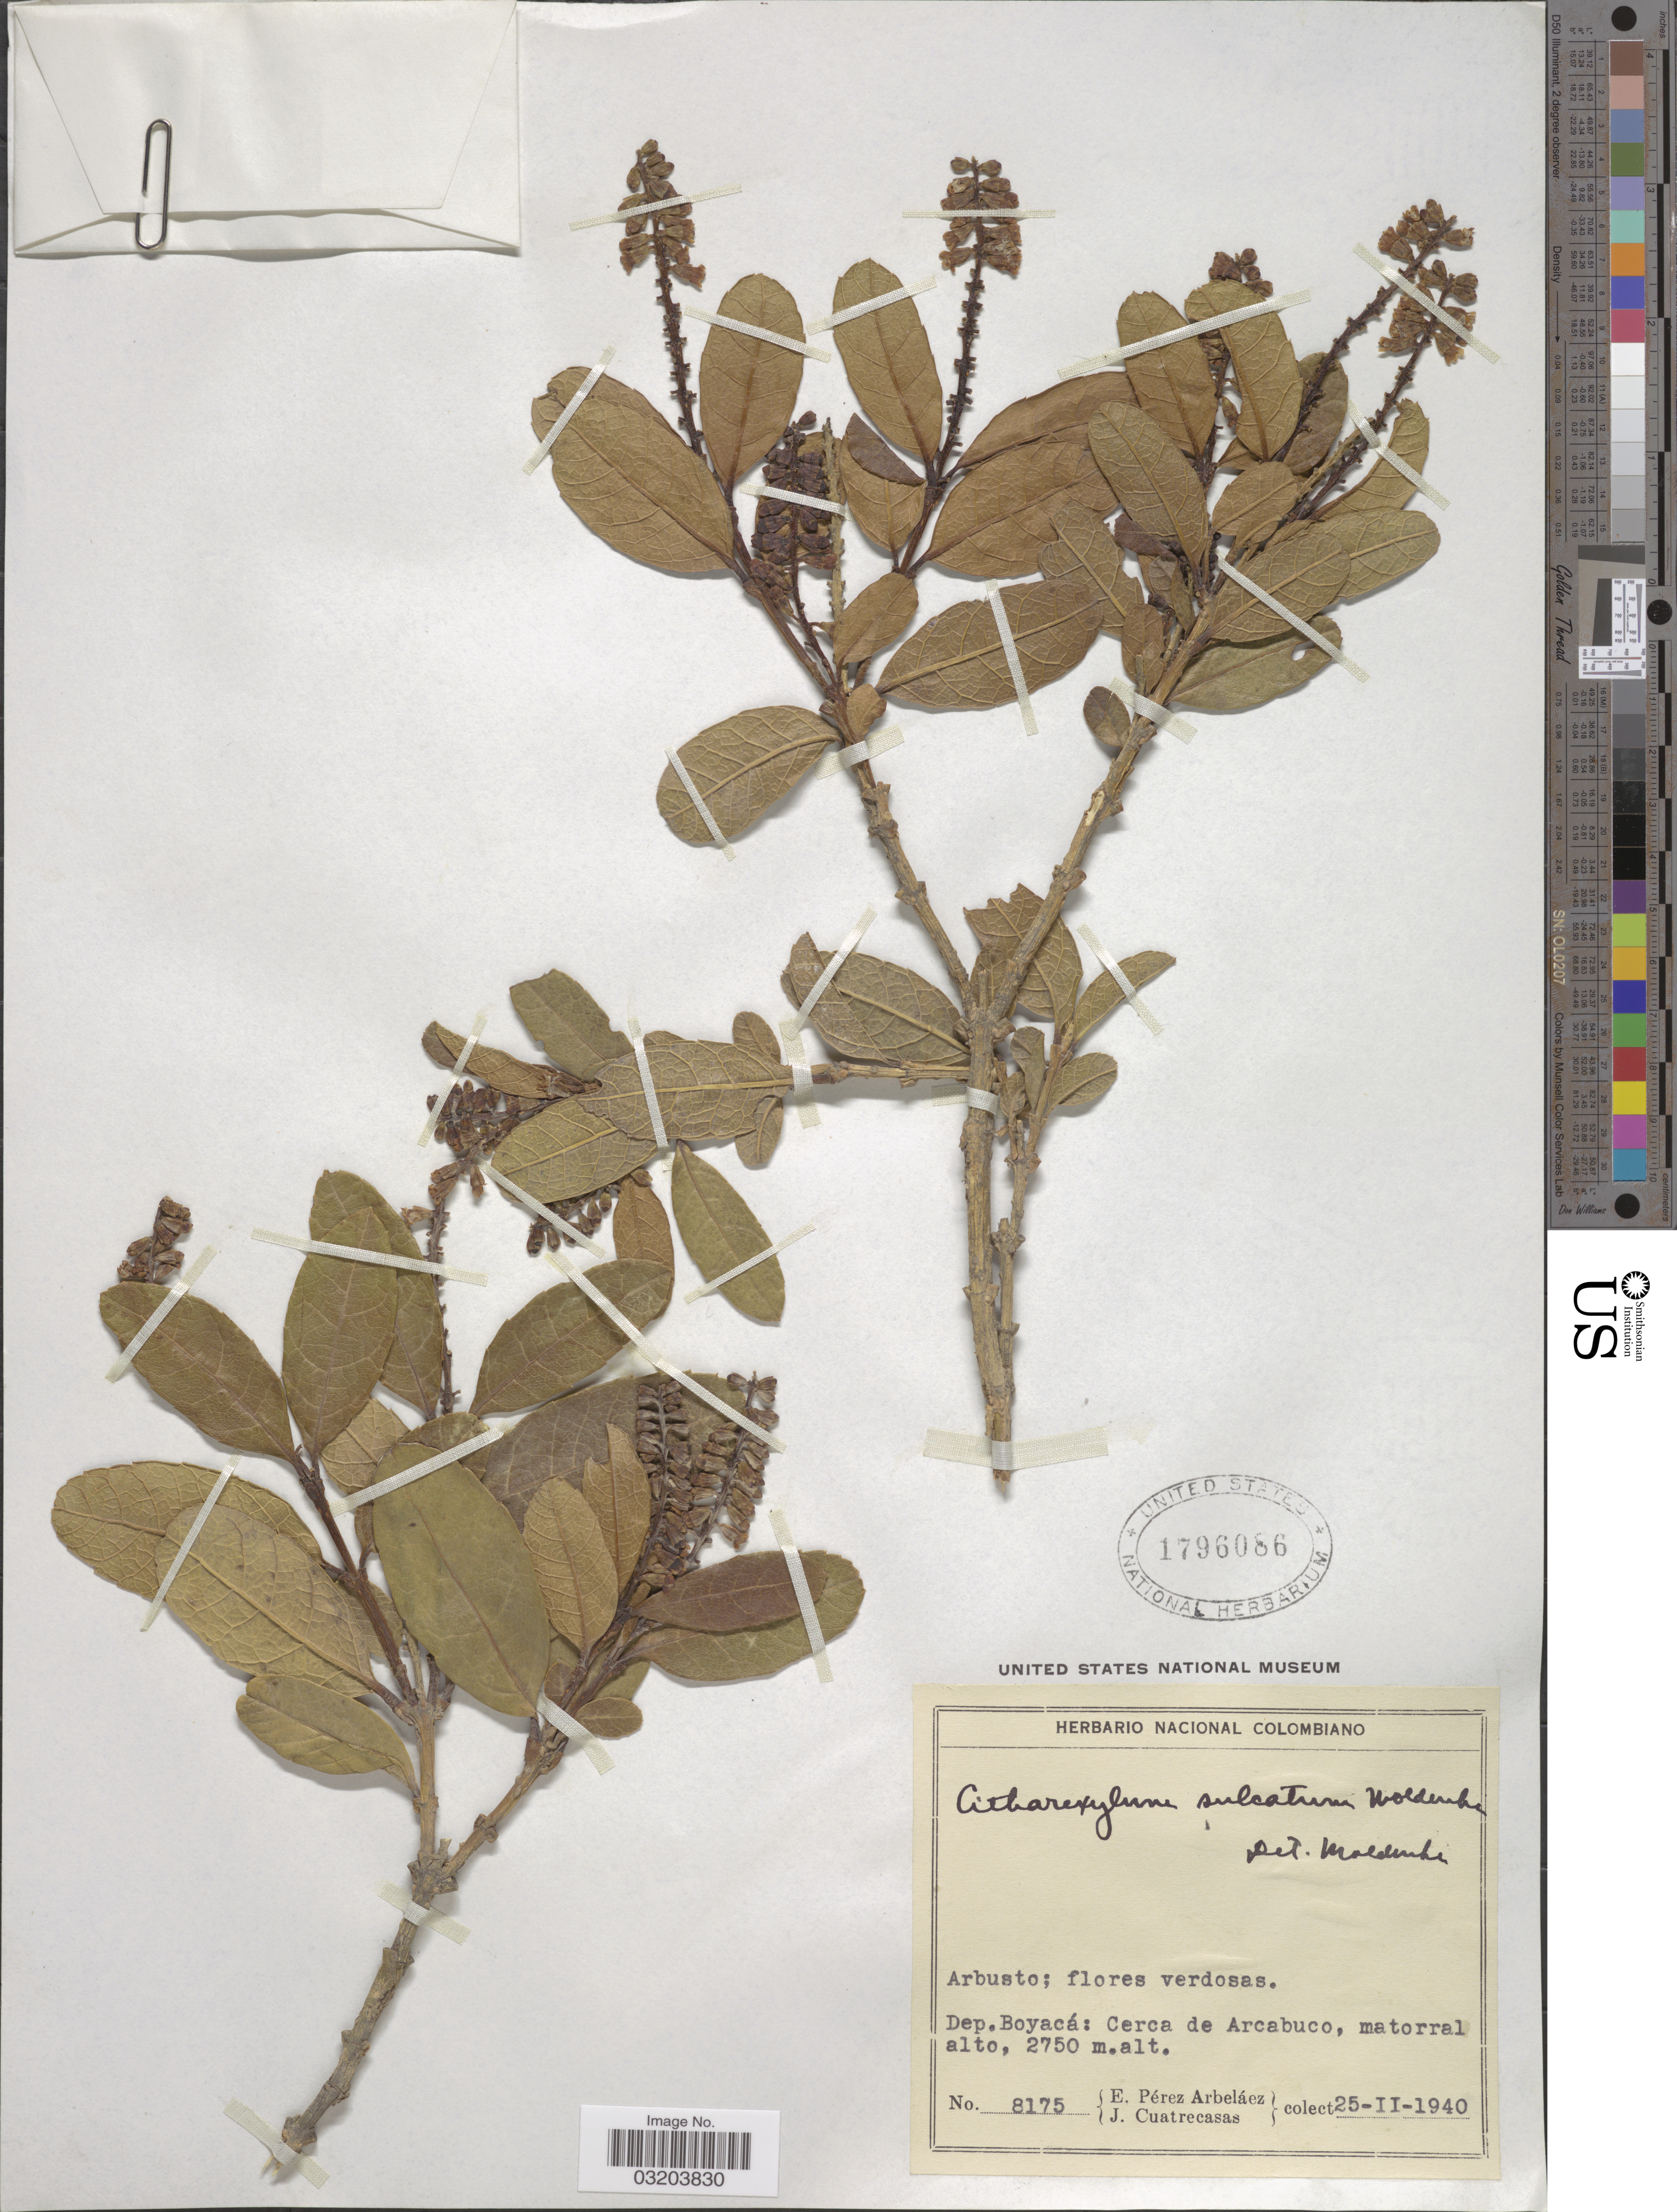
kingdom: Plantae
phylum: Tracheophyta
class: Magnoliopsida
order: Lamiales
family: Verbenaceae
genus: Citharexylum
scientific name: Citharexylum sulcatum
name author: Moldenke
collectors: E. Pérez Arbeláez & J. Cuatrecasas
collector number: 8175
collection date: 1940-02-25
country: Colombia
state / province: Boyacá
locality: Dep. Boyacá: Cerca de Arcabuco.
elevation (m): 2750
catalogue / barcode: US 1796086